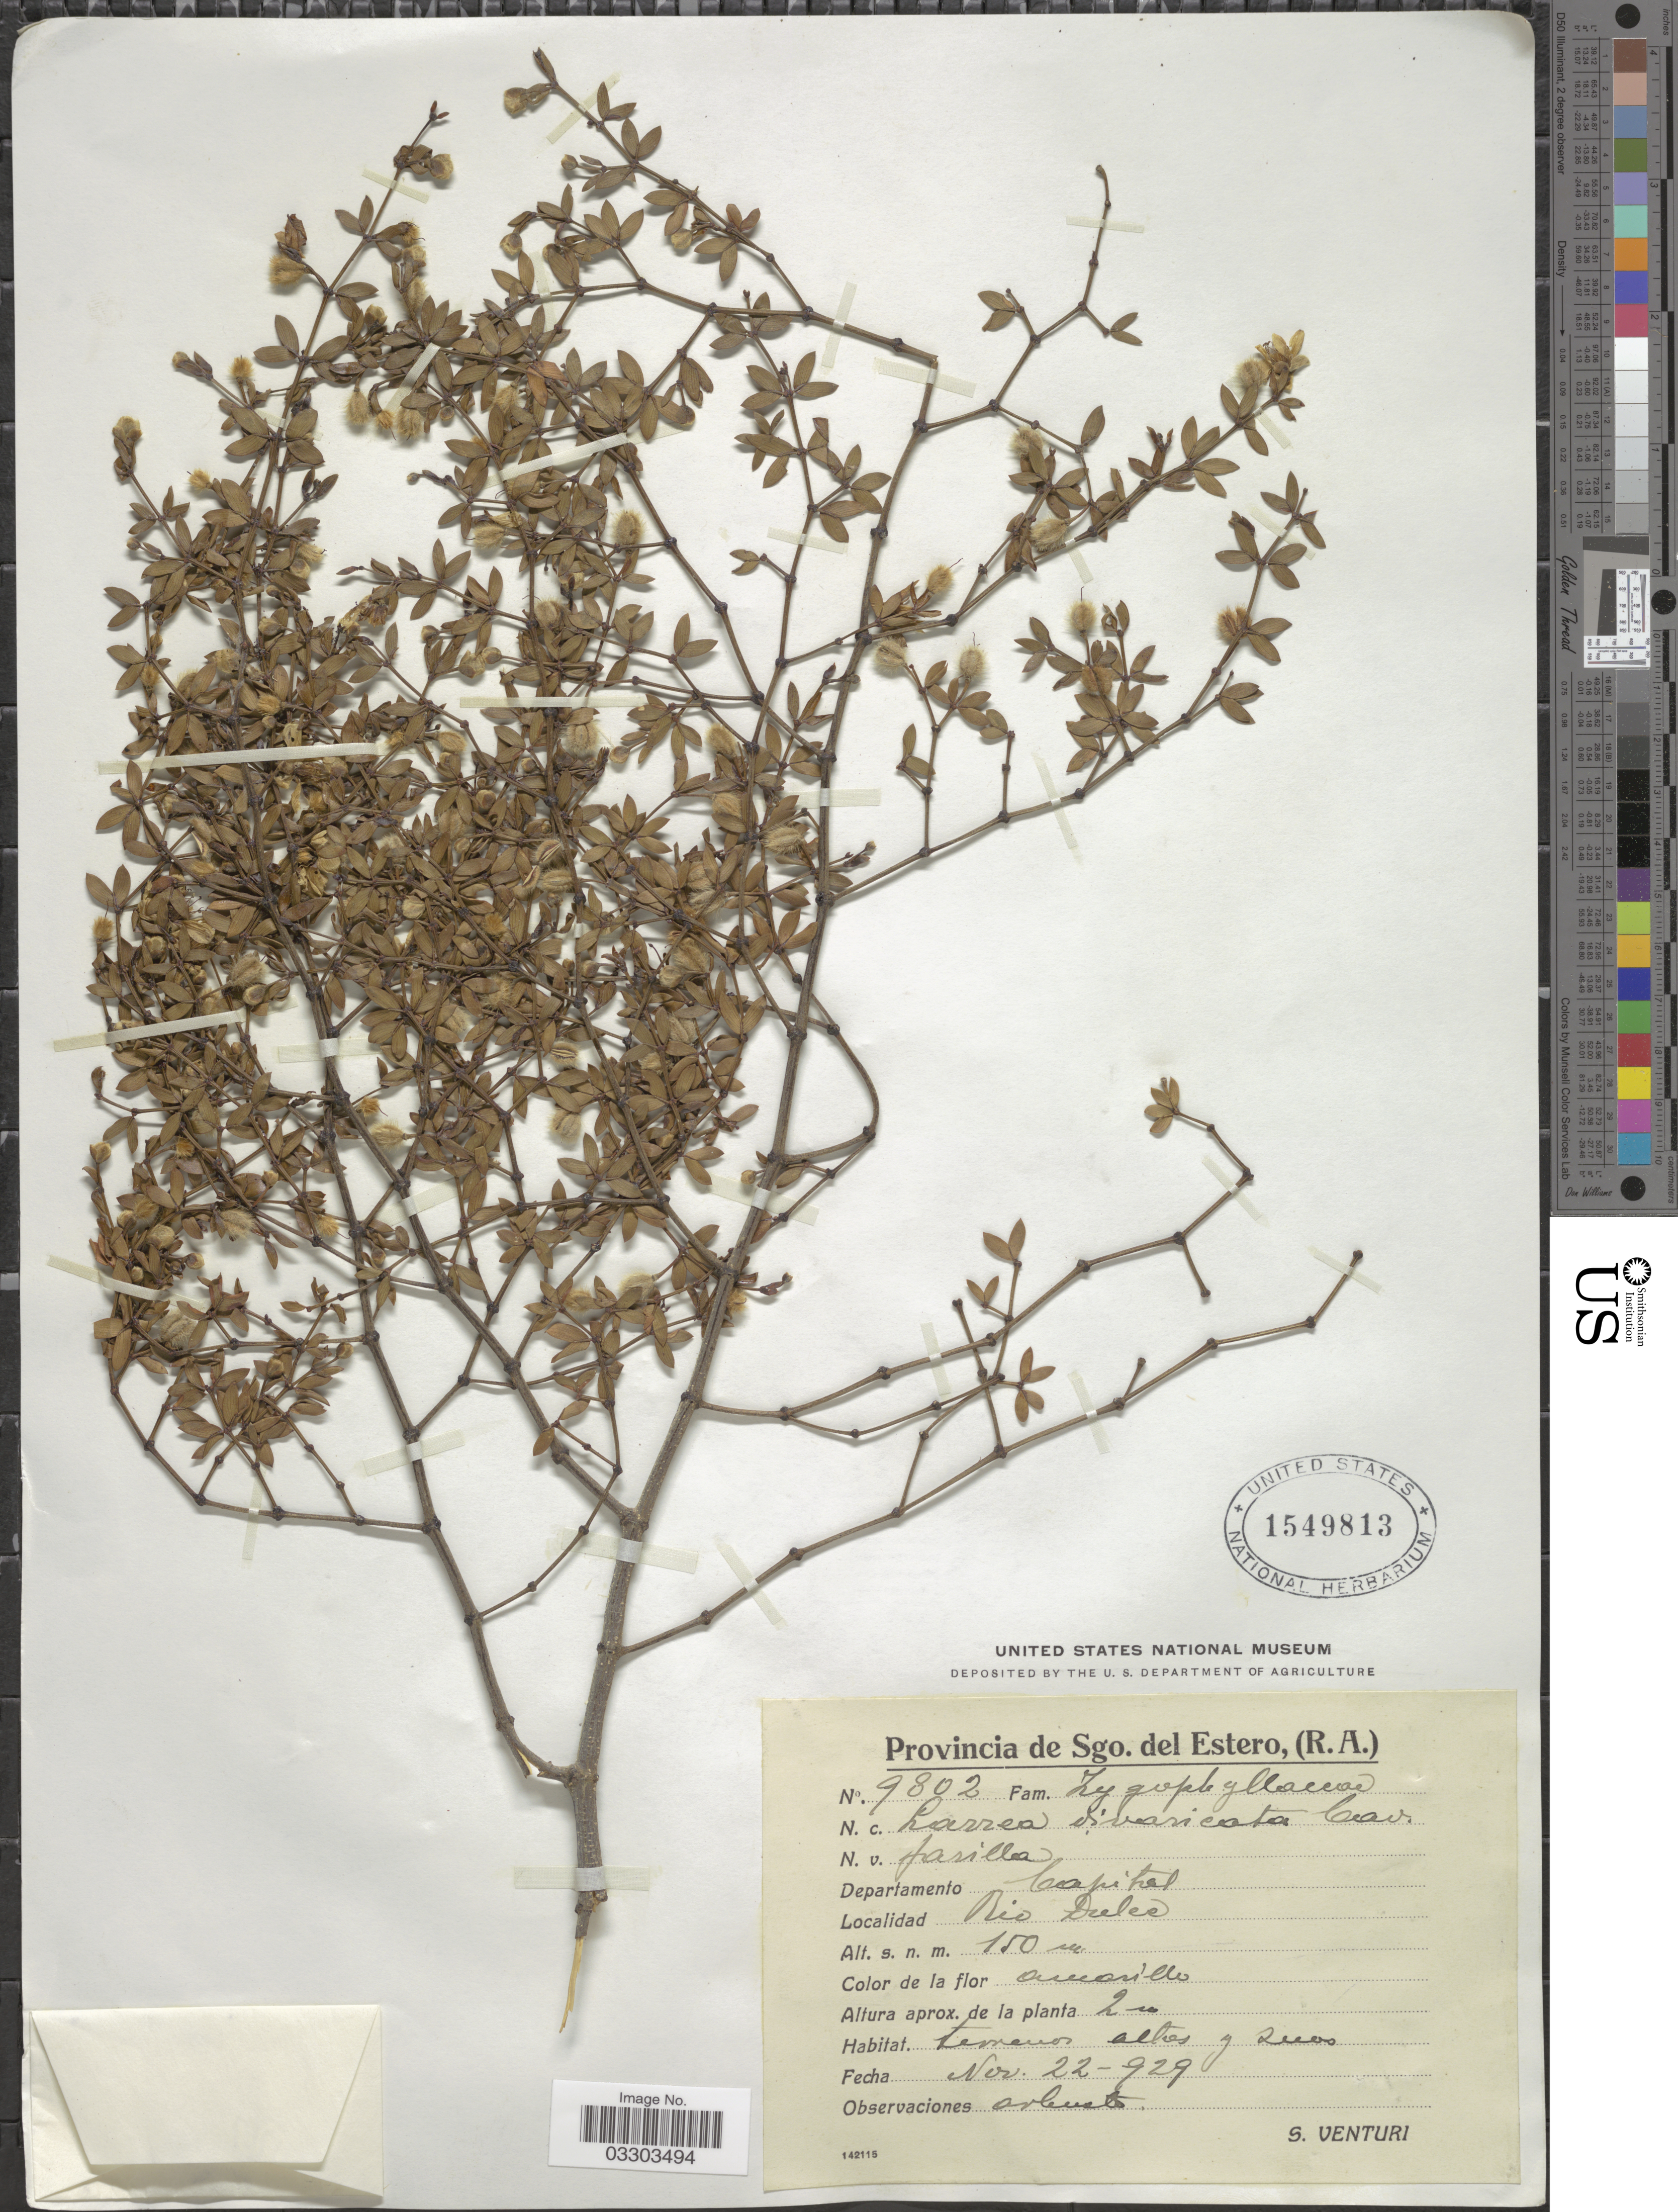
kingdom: Plantae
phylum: Tracheophyta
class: Magnoliopsida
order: Zygophyllales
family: Zygophyllaceae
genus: Larrea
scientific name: Larrea divaricata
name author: Cav.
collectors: S. Venturi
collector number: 9802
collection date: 1929-11-22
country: Argentina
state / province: Santiago del Estero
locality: Departamento Capital. Rio Dulce.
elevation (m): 150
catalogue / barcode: US 1549813